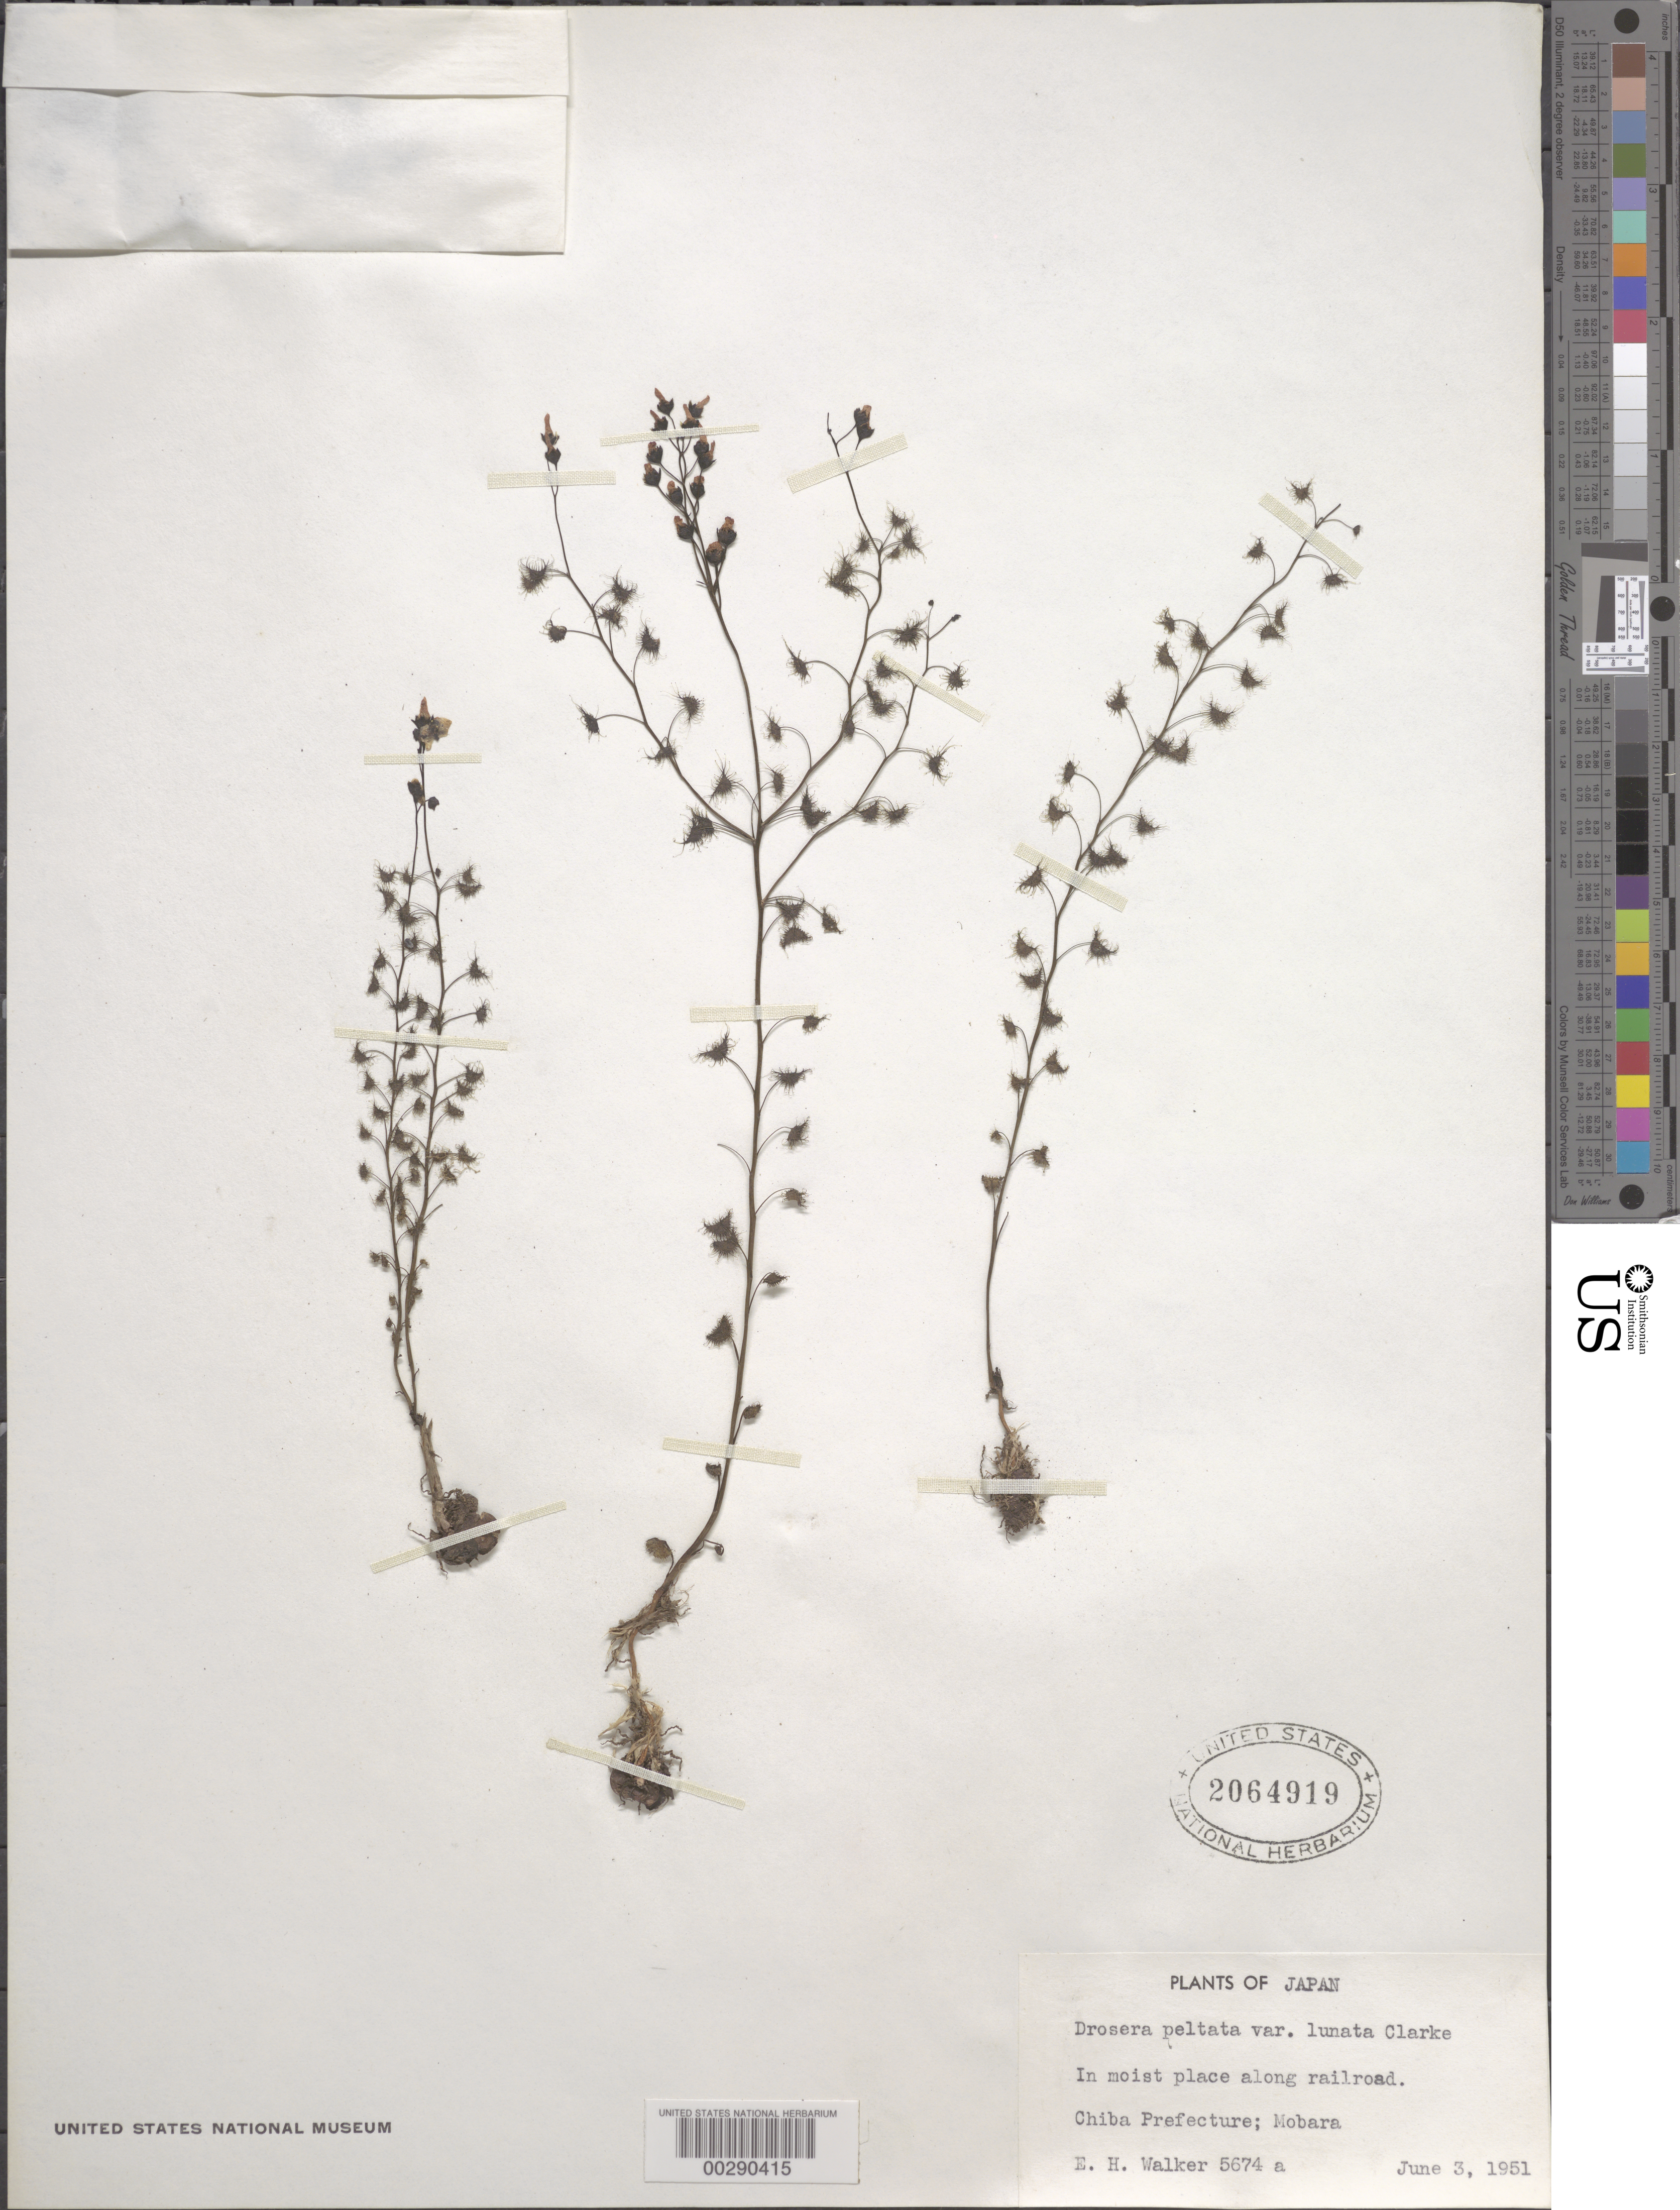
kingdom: Plantae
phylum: Tracheophyta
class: Magnoliopsida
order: Caryophyllales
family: Droseraceae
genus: Drosera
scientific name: Drosera peltata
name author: Sm. ex Willd.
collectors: E. H. Walker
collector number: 5674 A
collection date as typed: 03 Jun 1951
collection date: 1951-06-03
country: Japan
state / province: Tiba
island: Honshu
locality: Mobara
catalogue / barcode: US 2064919